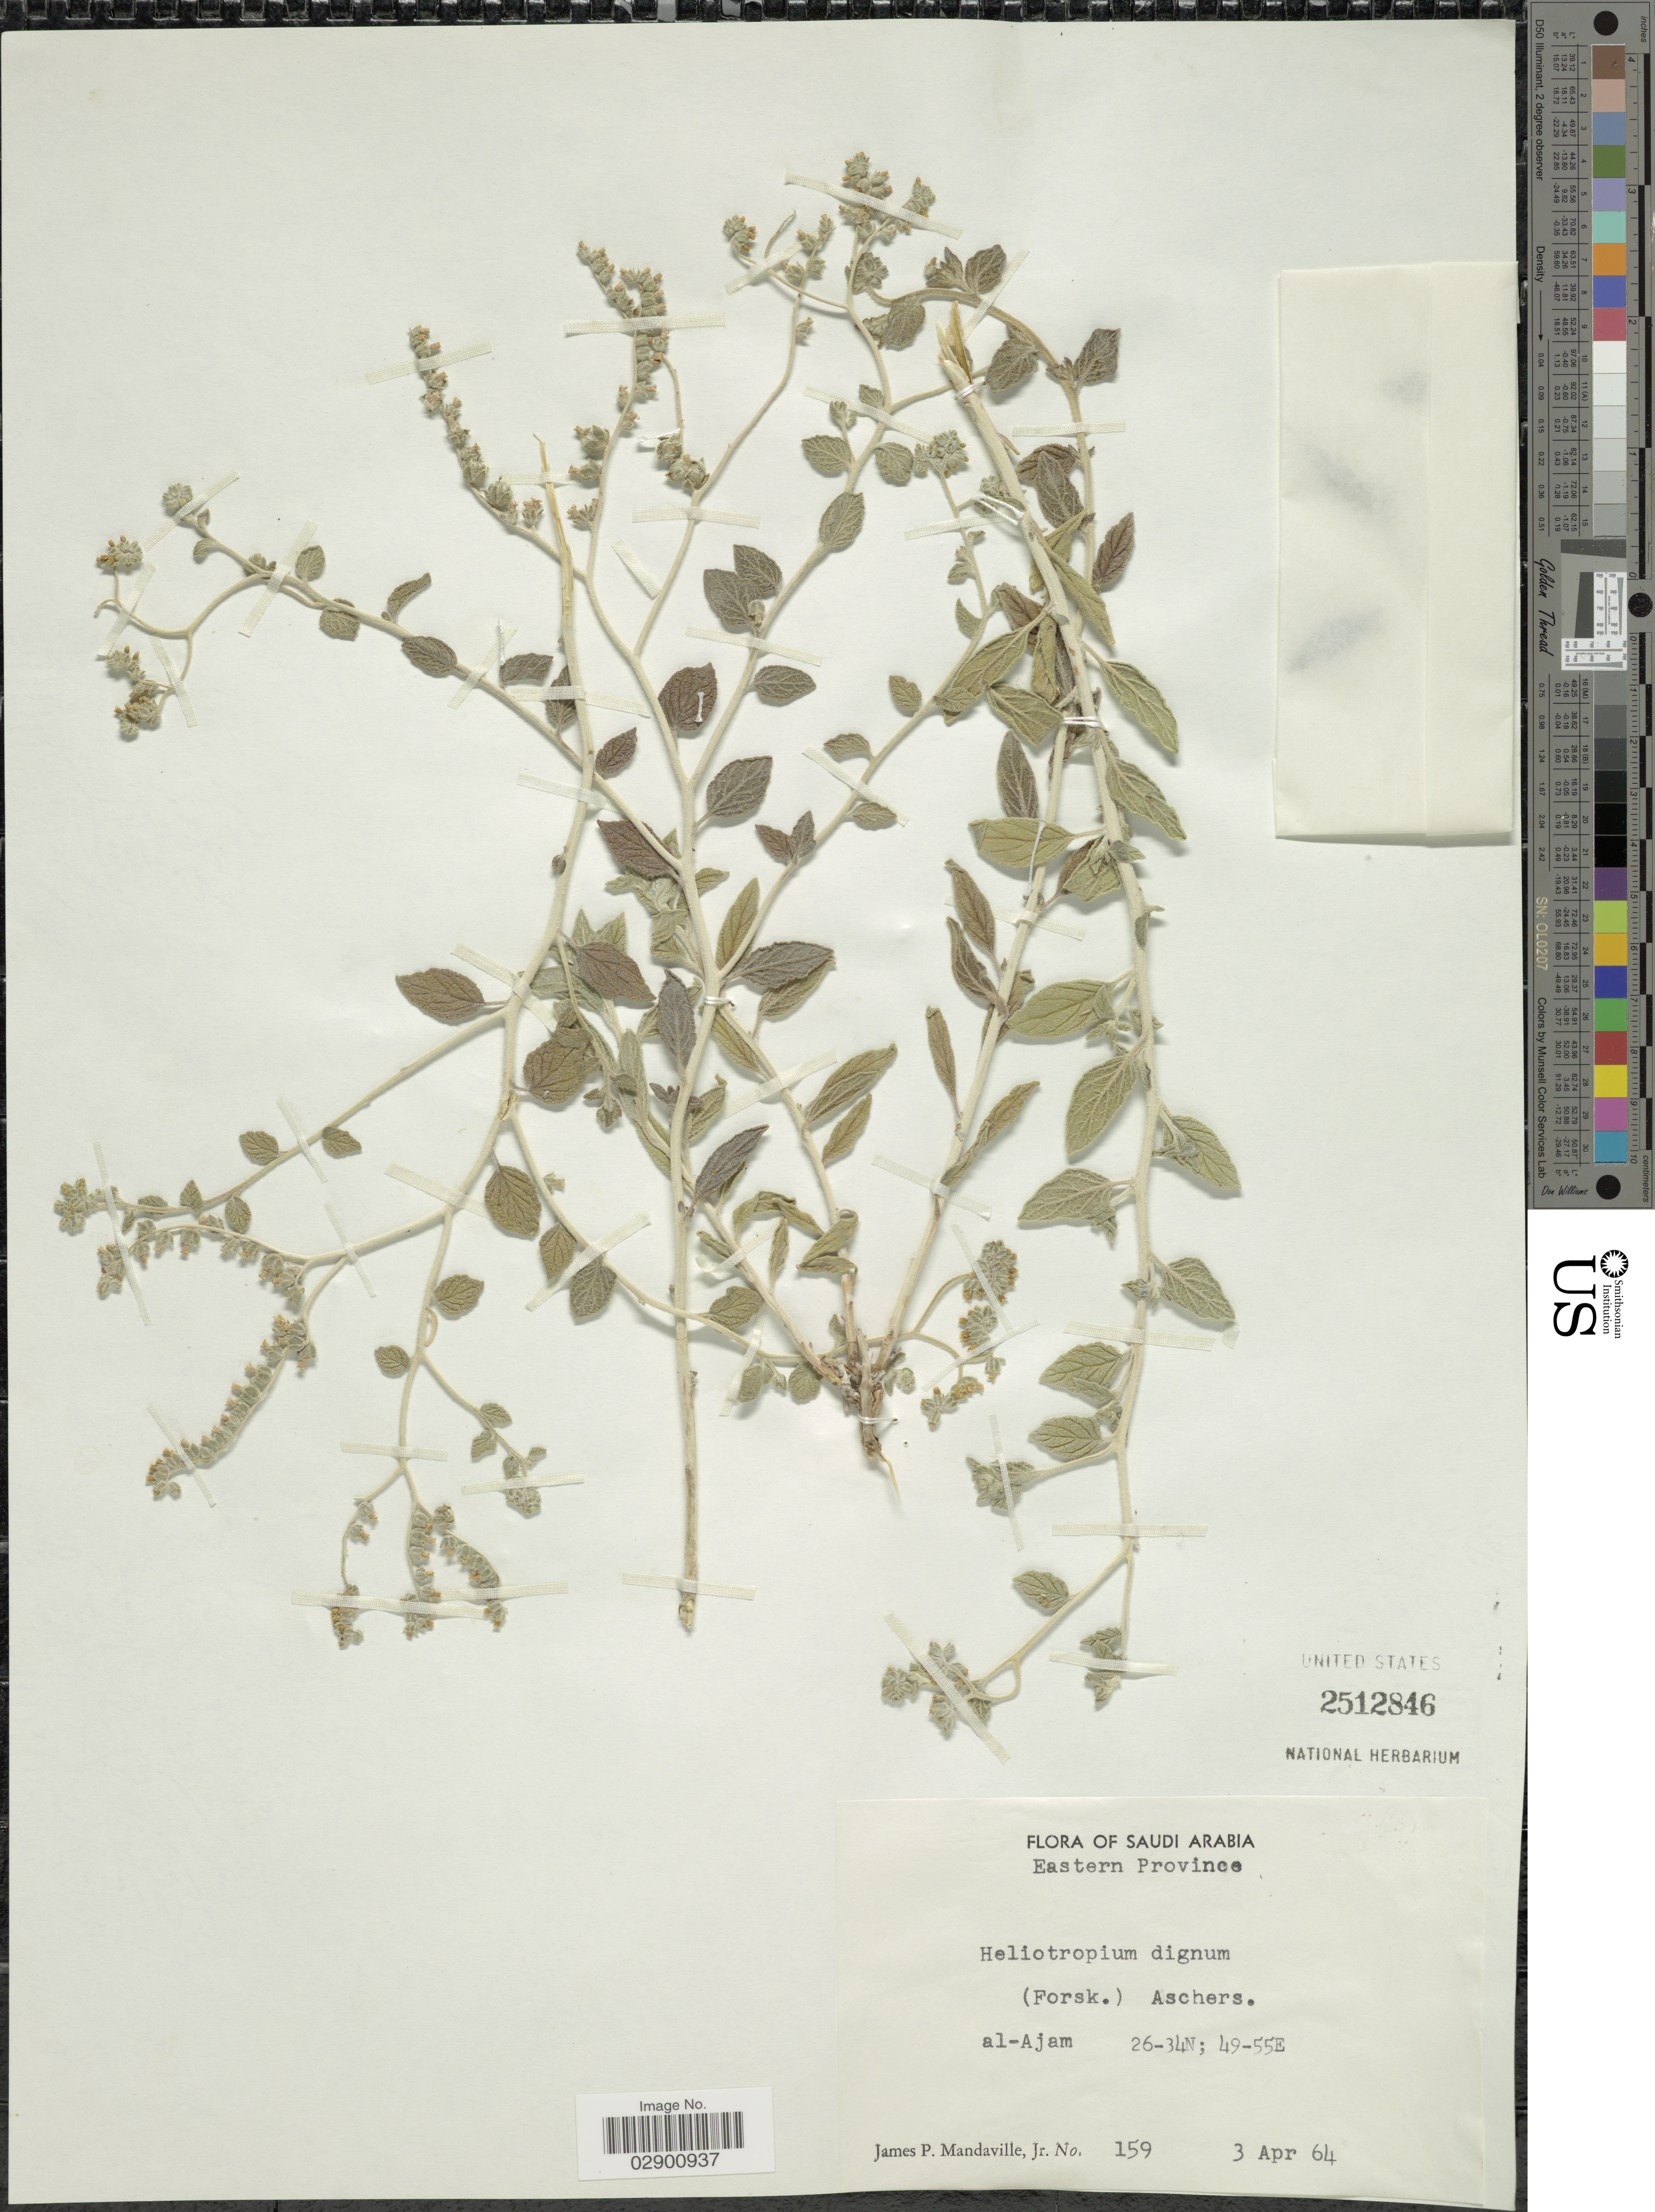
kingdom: Plantae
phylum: Tracheophyta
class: Magnoliopsida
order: Boraginales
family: Heliotropiaceae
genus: Heliotropium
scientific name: Heliotropium digynum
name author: (Forssk.) Asch. ex C. Chr.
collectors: J. Mandaville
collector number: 159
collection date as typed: Transcribed d/m/y: 3/4/64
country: Saudi Arabia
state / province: Ash Sharqiyah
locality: Eastern Province. Al-Ajam.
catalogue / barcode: US 2512846